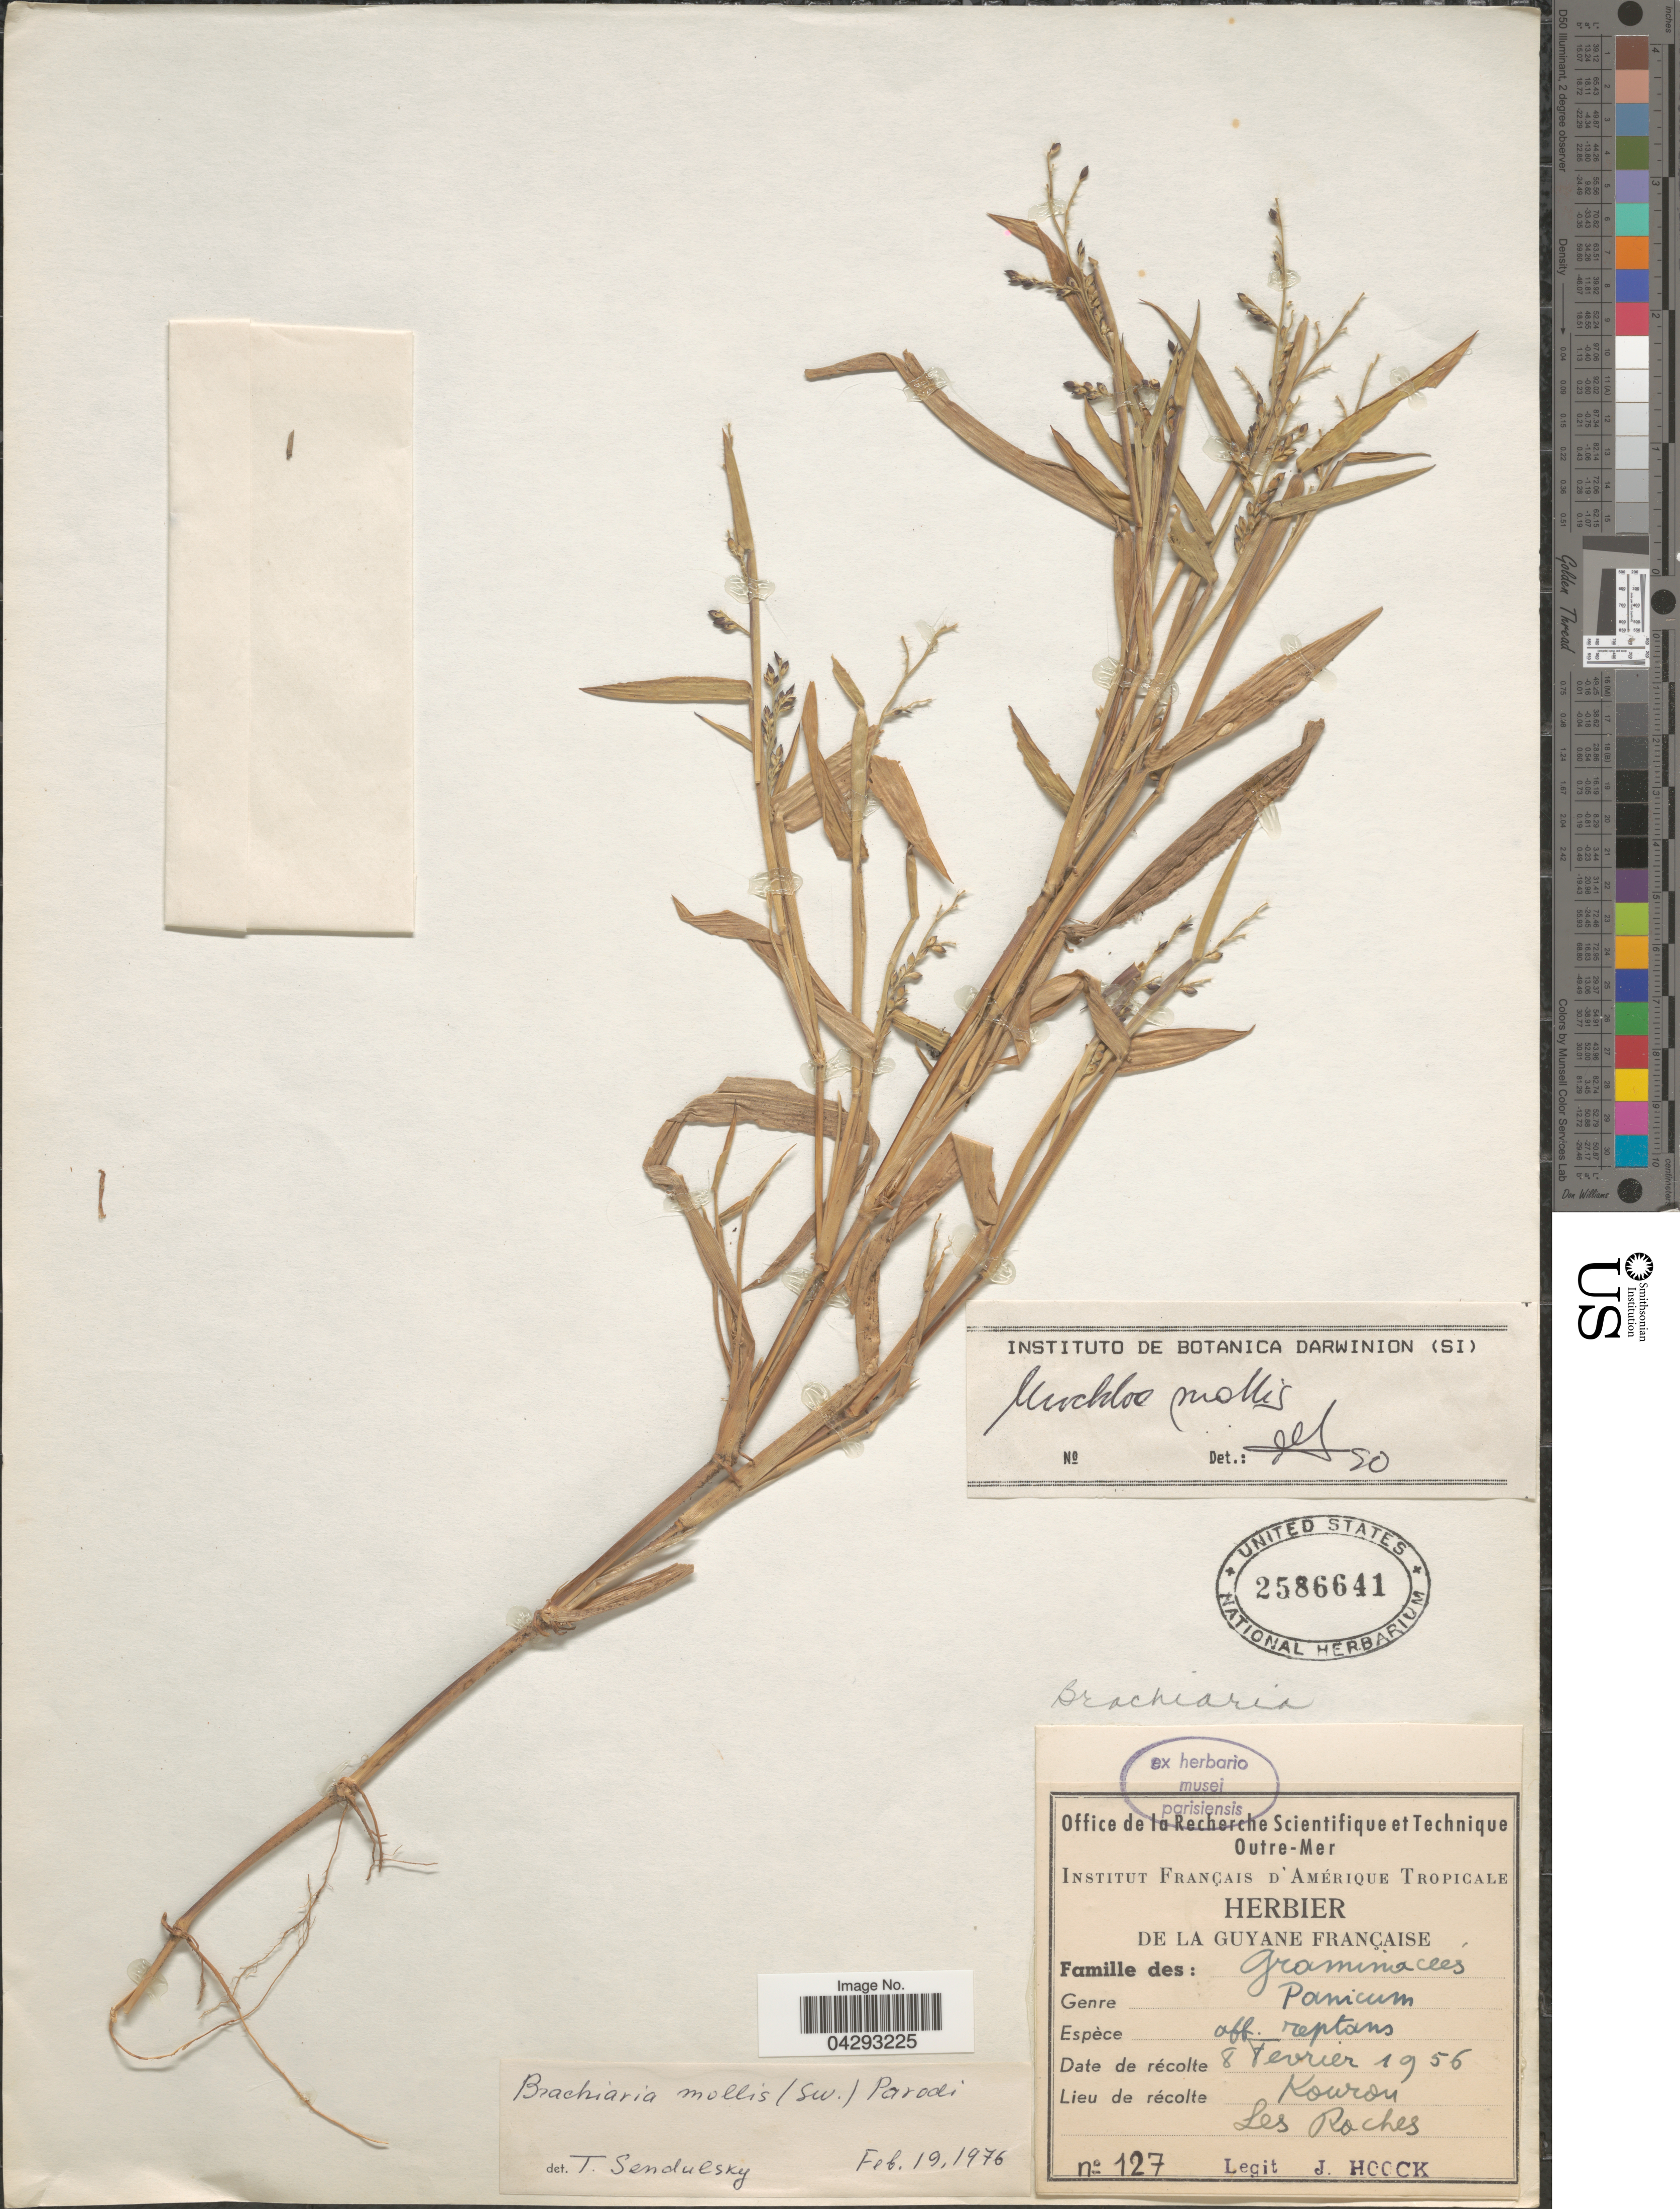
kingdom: Plantae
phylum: Tracheophyta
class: Liliopsida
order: Poales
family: Poaceae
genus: Urochloa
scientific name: Urochloa mollis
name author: (Sw.) Morrone & Zuloaga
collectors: J. Hoock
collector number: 127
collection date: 1956-02-08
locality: Kourou. Les Roches.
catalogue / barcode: US 2586641